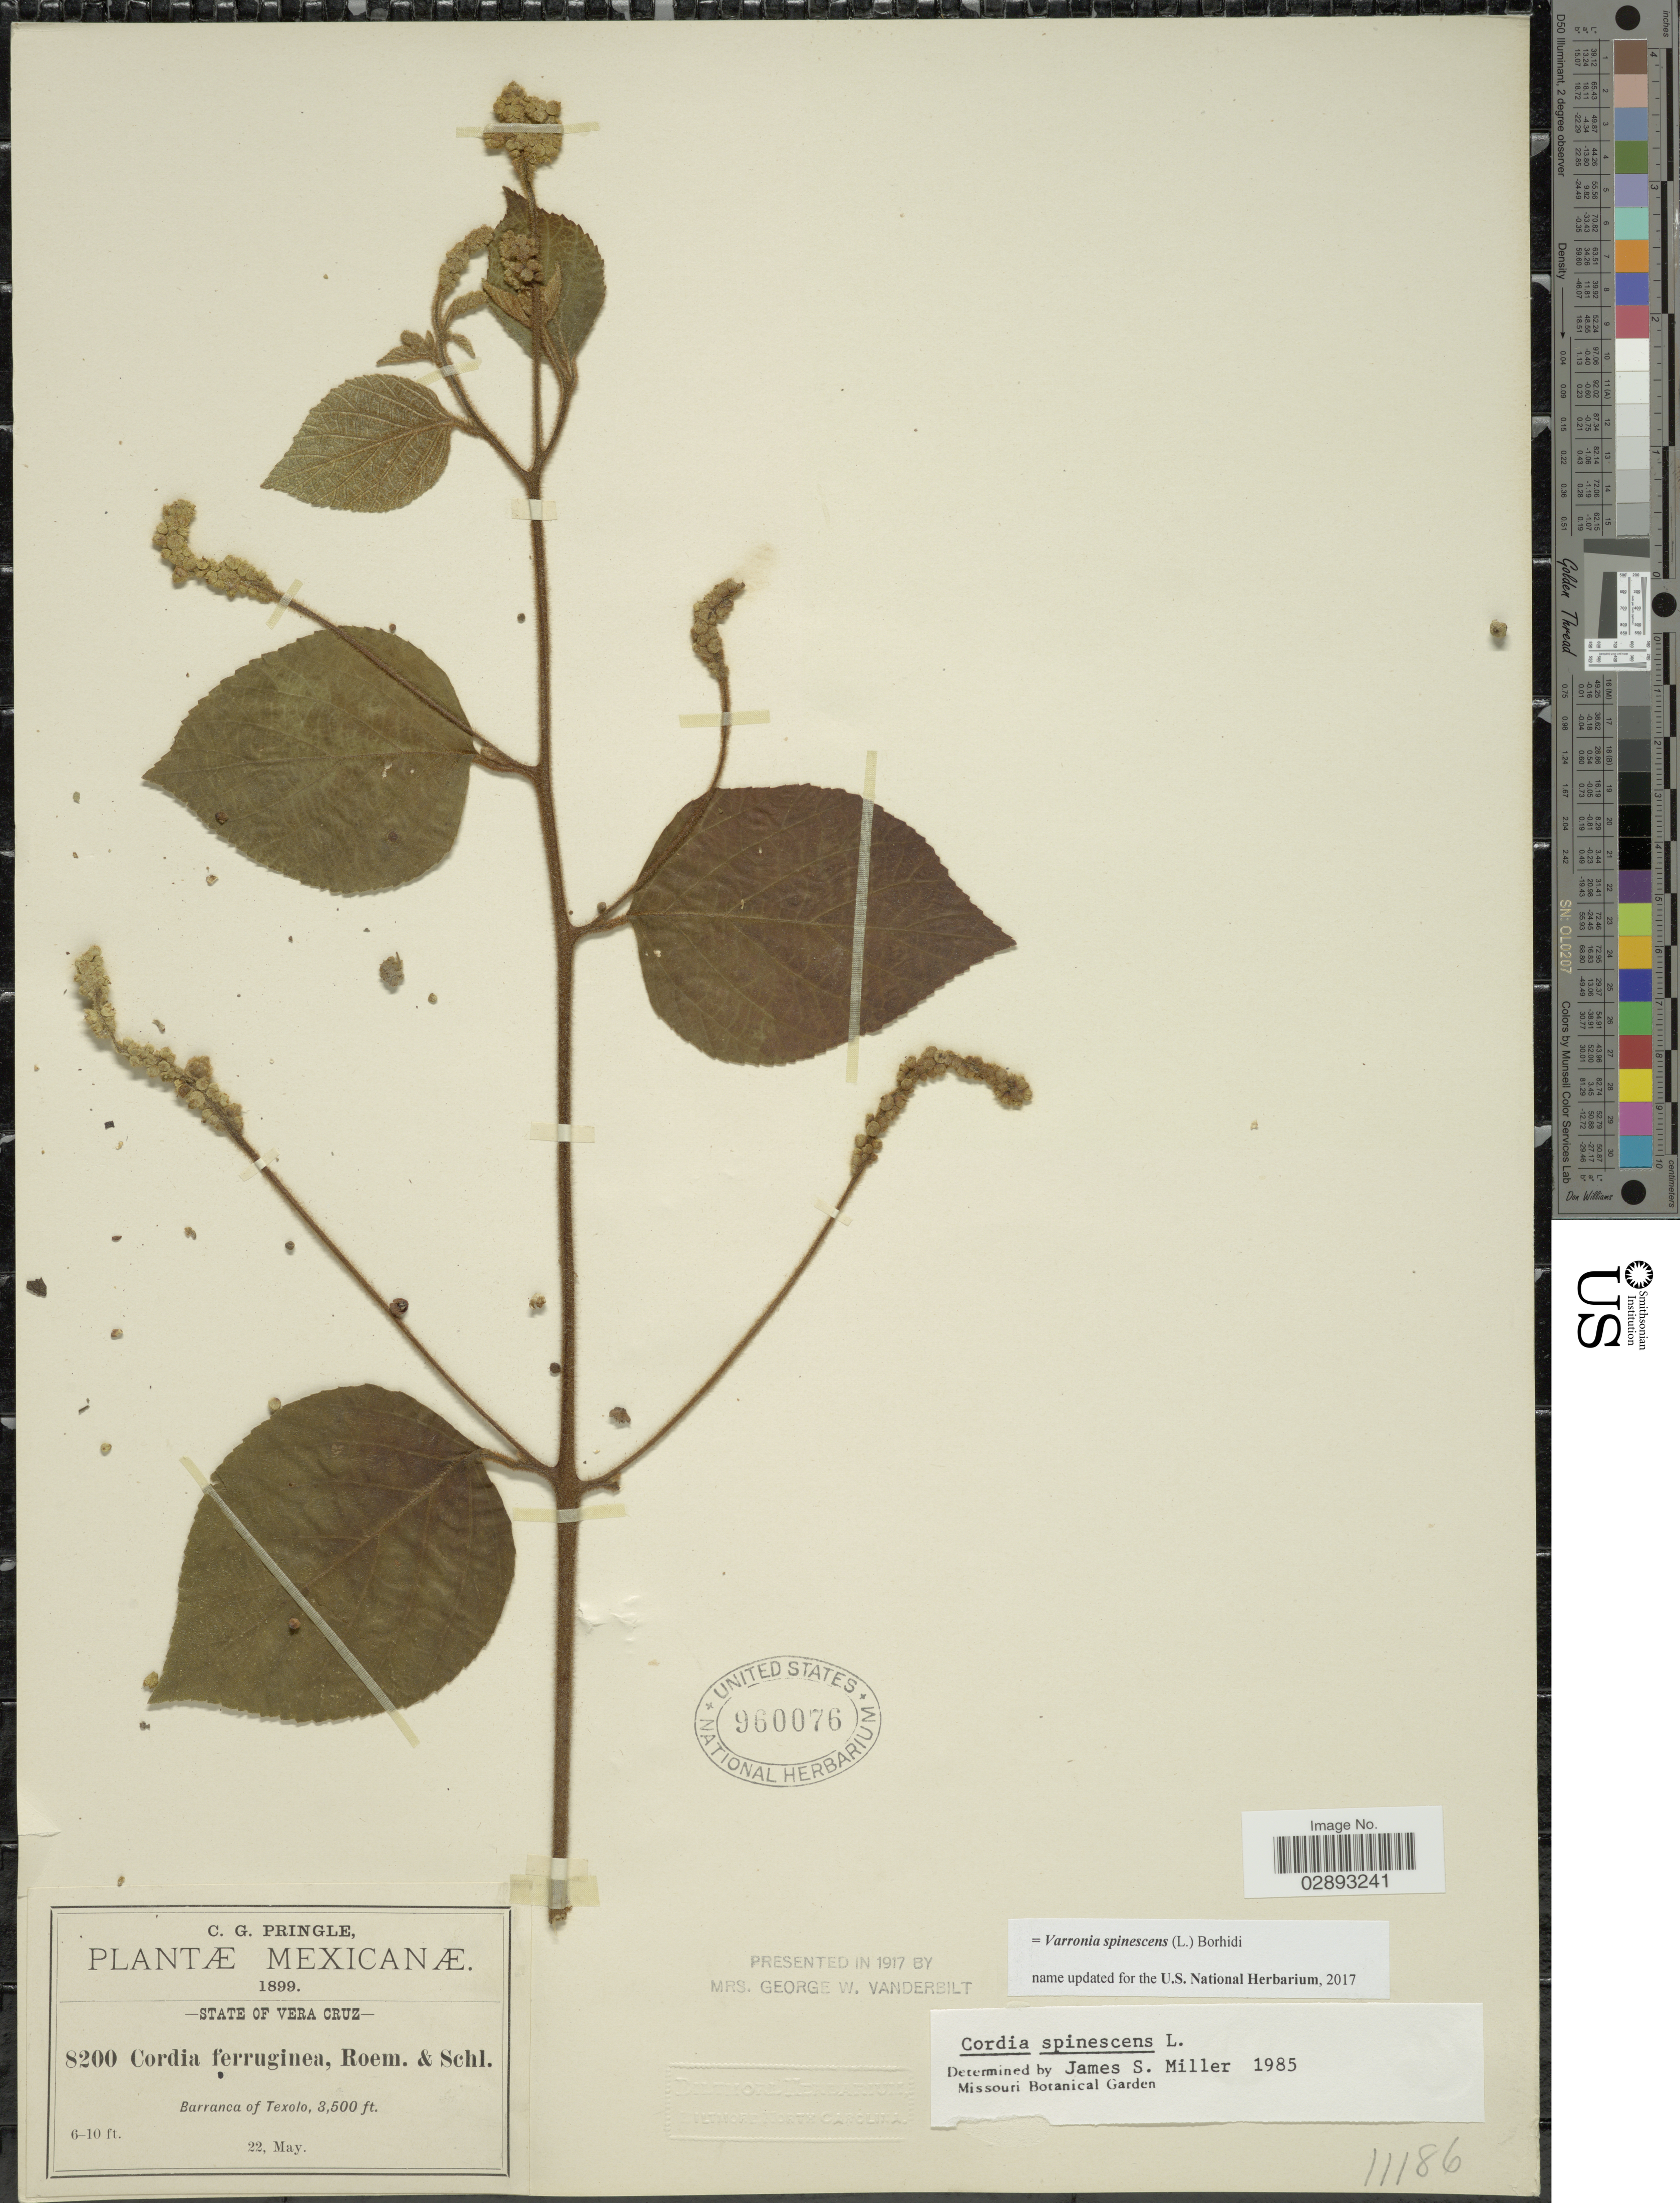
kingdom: Plantae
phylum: Tracheophyta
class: Magnoliopsida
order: Boraginales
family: Cordiaceae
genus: Varronia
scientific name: Varronia spinescens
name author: (L.) Borhidi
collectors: C. G. Pringle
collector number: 8200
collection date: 1899-05-22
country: Mexico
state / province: Veracruz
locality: State of Vera Cruz. Barranca of Texolo.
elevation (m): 1067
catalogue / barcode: US 960076